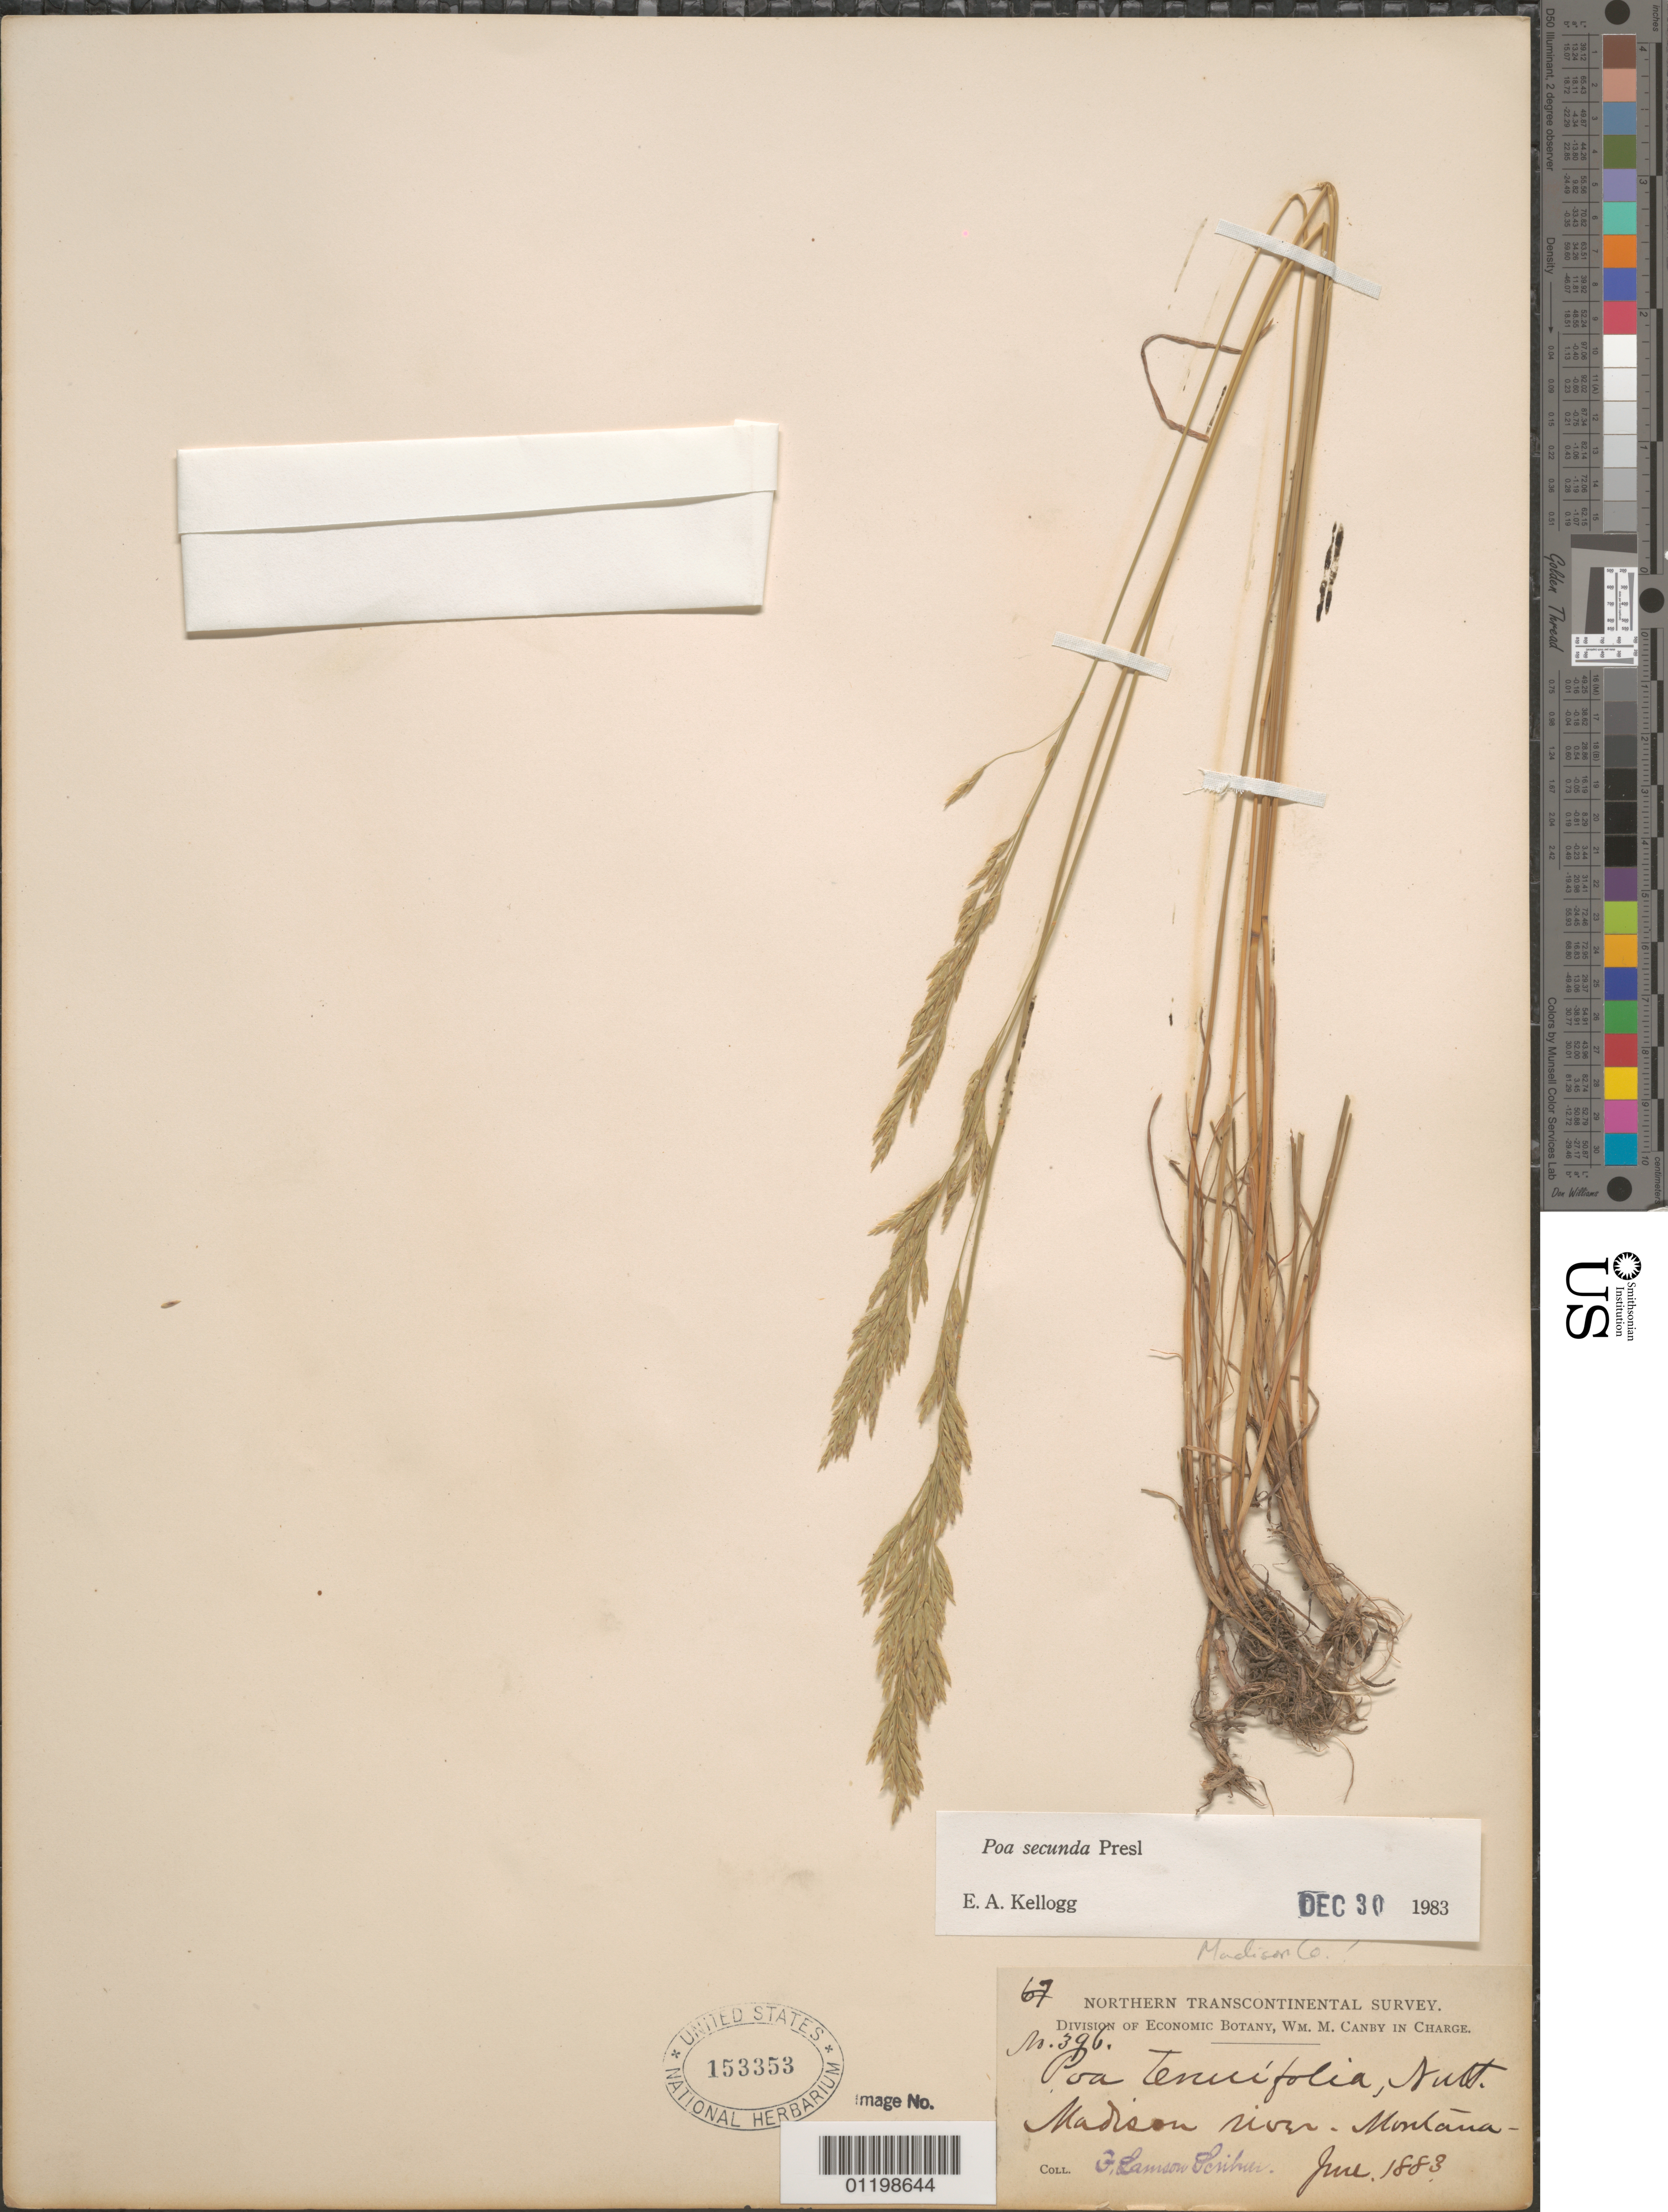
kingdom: Plantae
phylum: Tracheophyta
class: Liliopsida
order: Poales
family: Poaceae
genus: Poa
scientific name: Poa secunda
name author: J. Presl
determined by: Kellogg, E. A.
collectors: F. L. Scribner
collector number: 396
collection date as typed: Jun1883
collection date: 1883-06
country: United States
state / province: Montana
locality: Madison River.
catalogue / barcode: US 153353